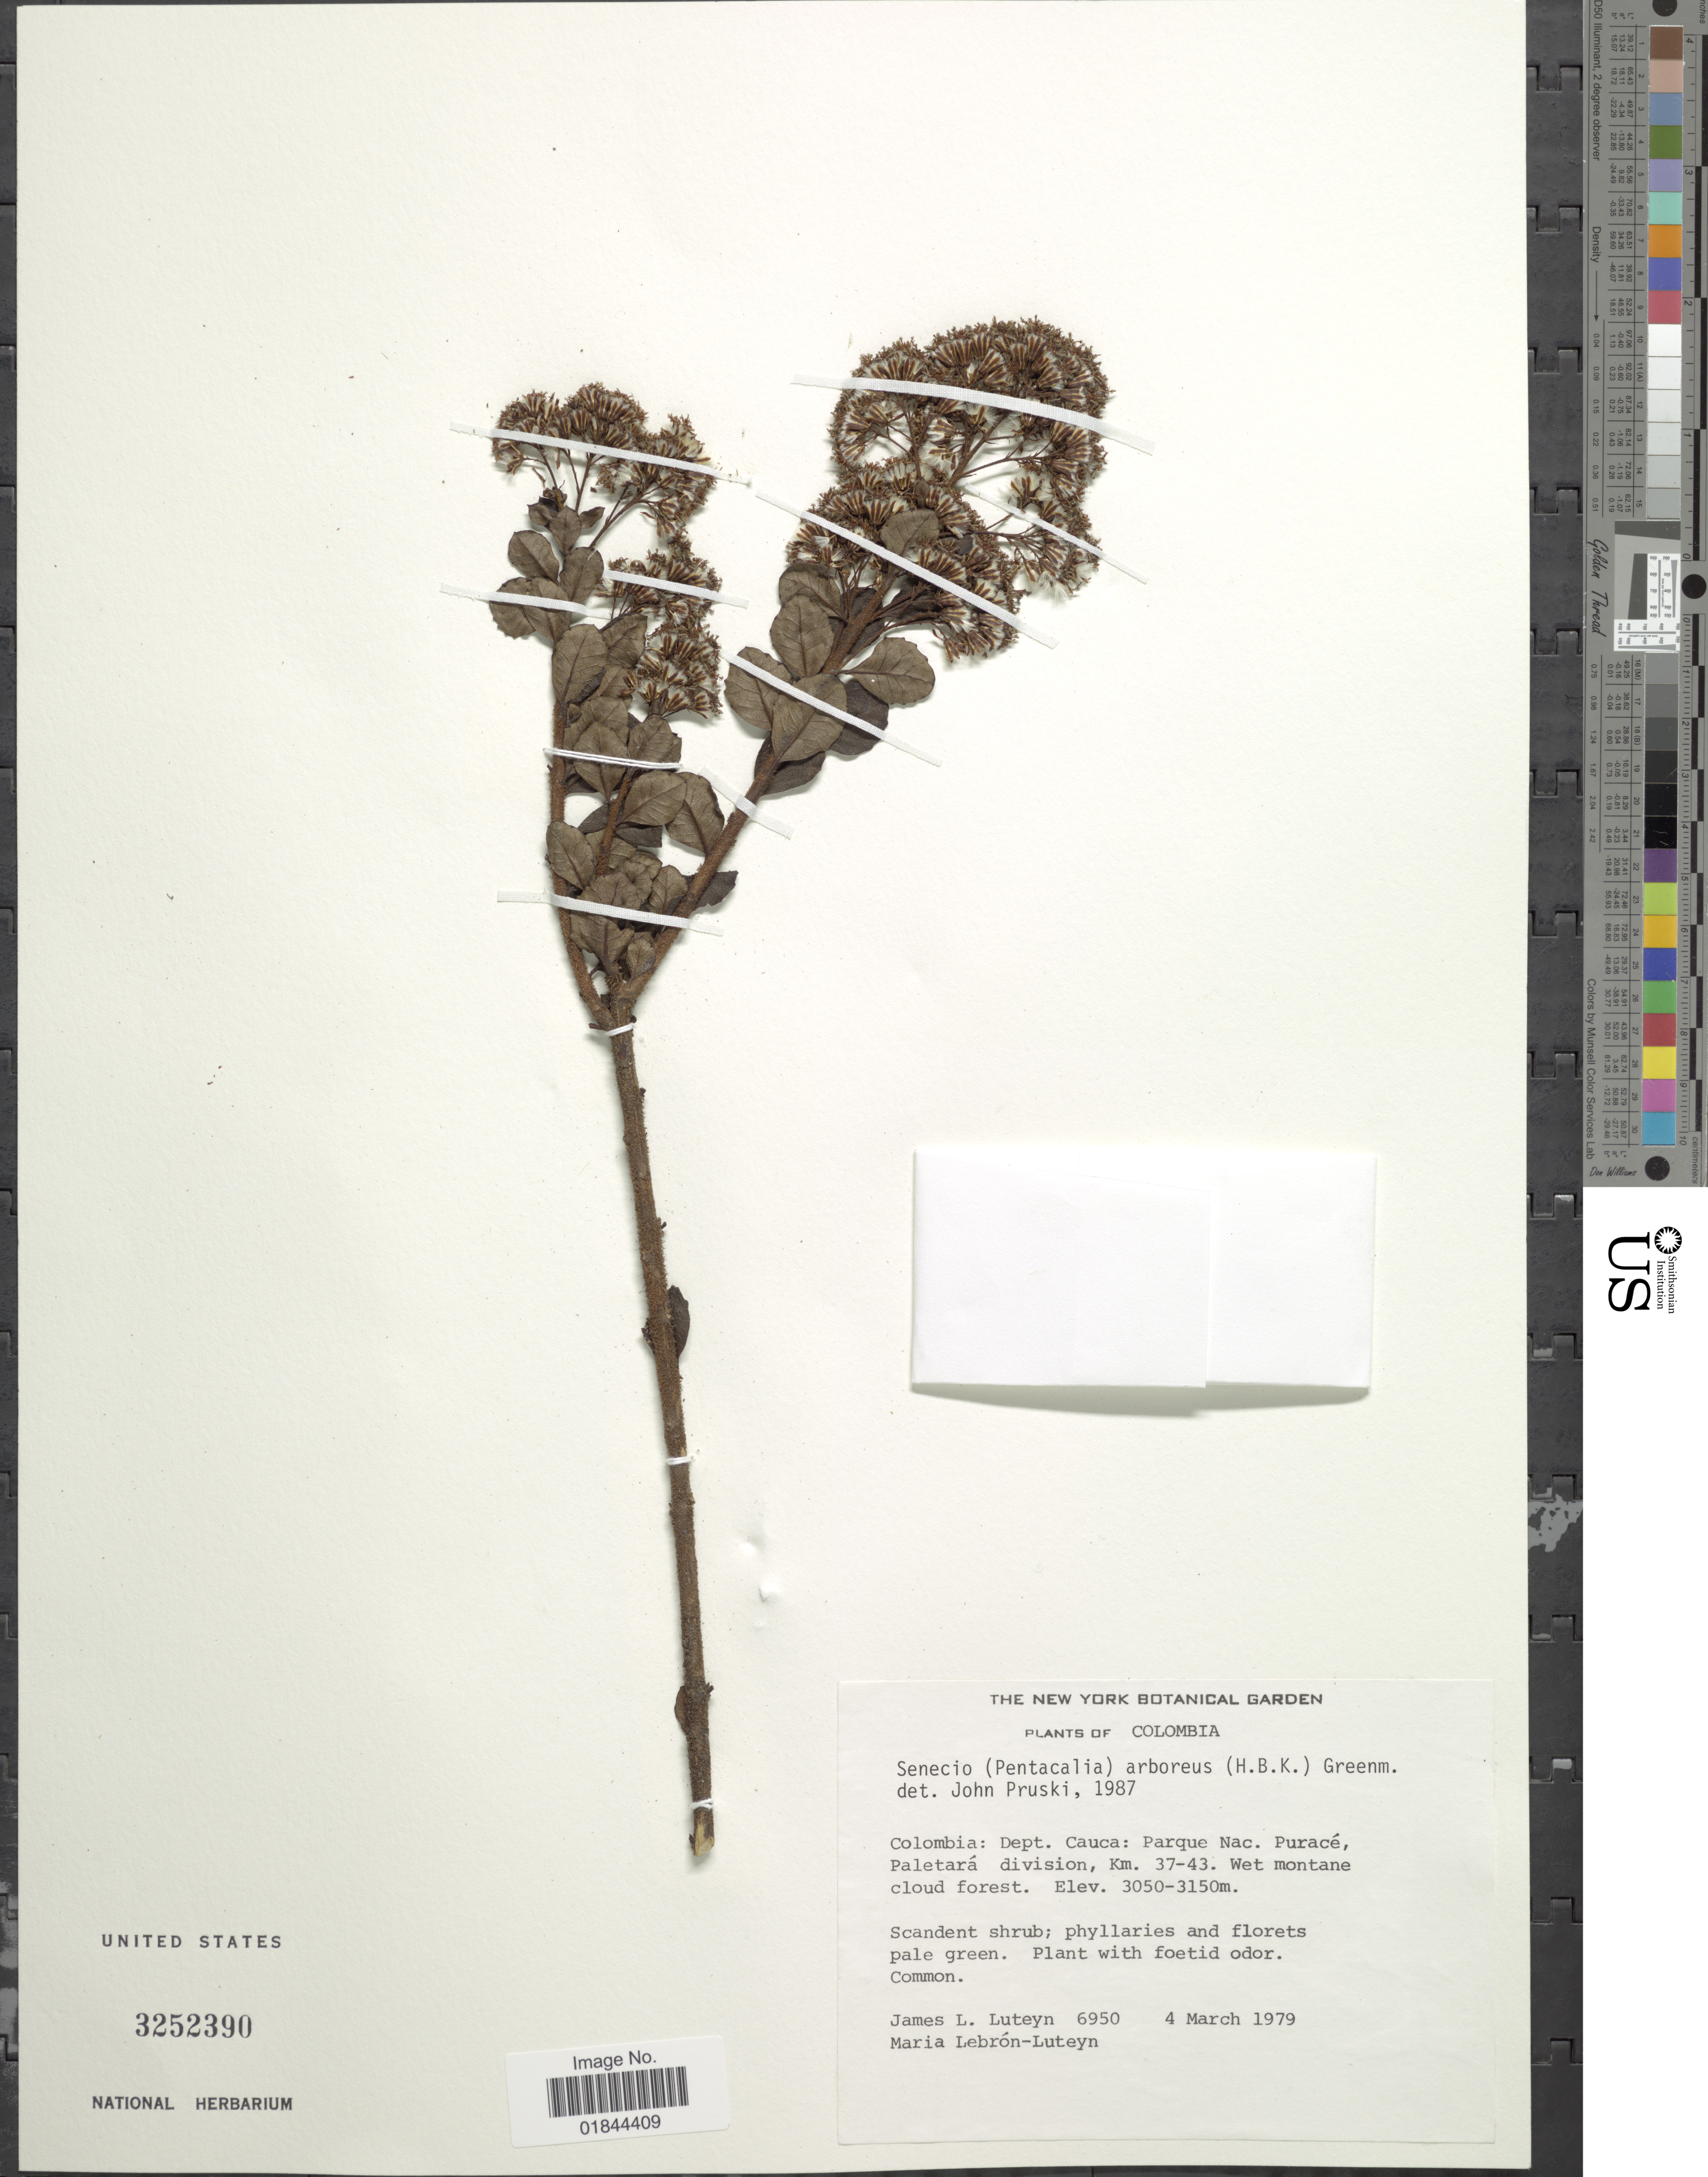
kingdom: Plantae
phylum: Tracheophyta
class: Magnoliopsida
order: Asterales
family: Asteraceae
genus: Pentacalia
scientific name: Pentacalia arborea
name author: (Kunth) H. Rob. & Cuatrec.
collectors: J. L. Luteyn & M. L. Lebrón-Luteyn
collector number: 6950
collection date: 1979-03-04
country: Colombia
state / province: Cauca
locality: Dept. cauca: Parque Nac. Puracé Paletará division, Km 37-43. Wet montane cloud forest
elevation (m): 3050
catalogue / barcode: US 3253390